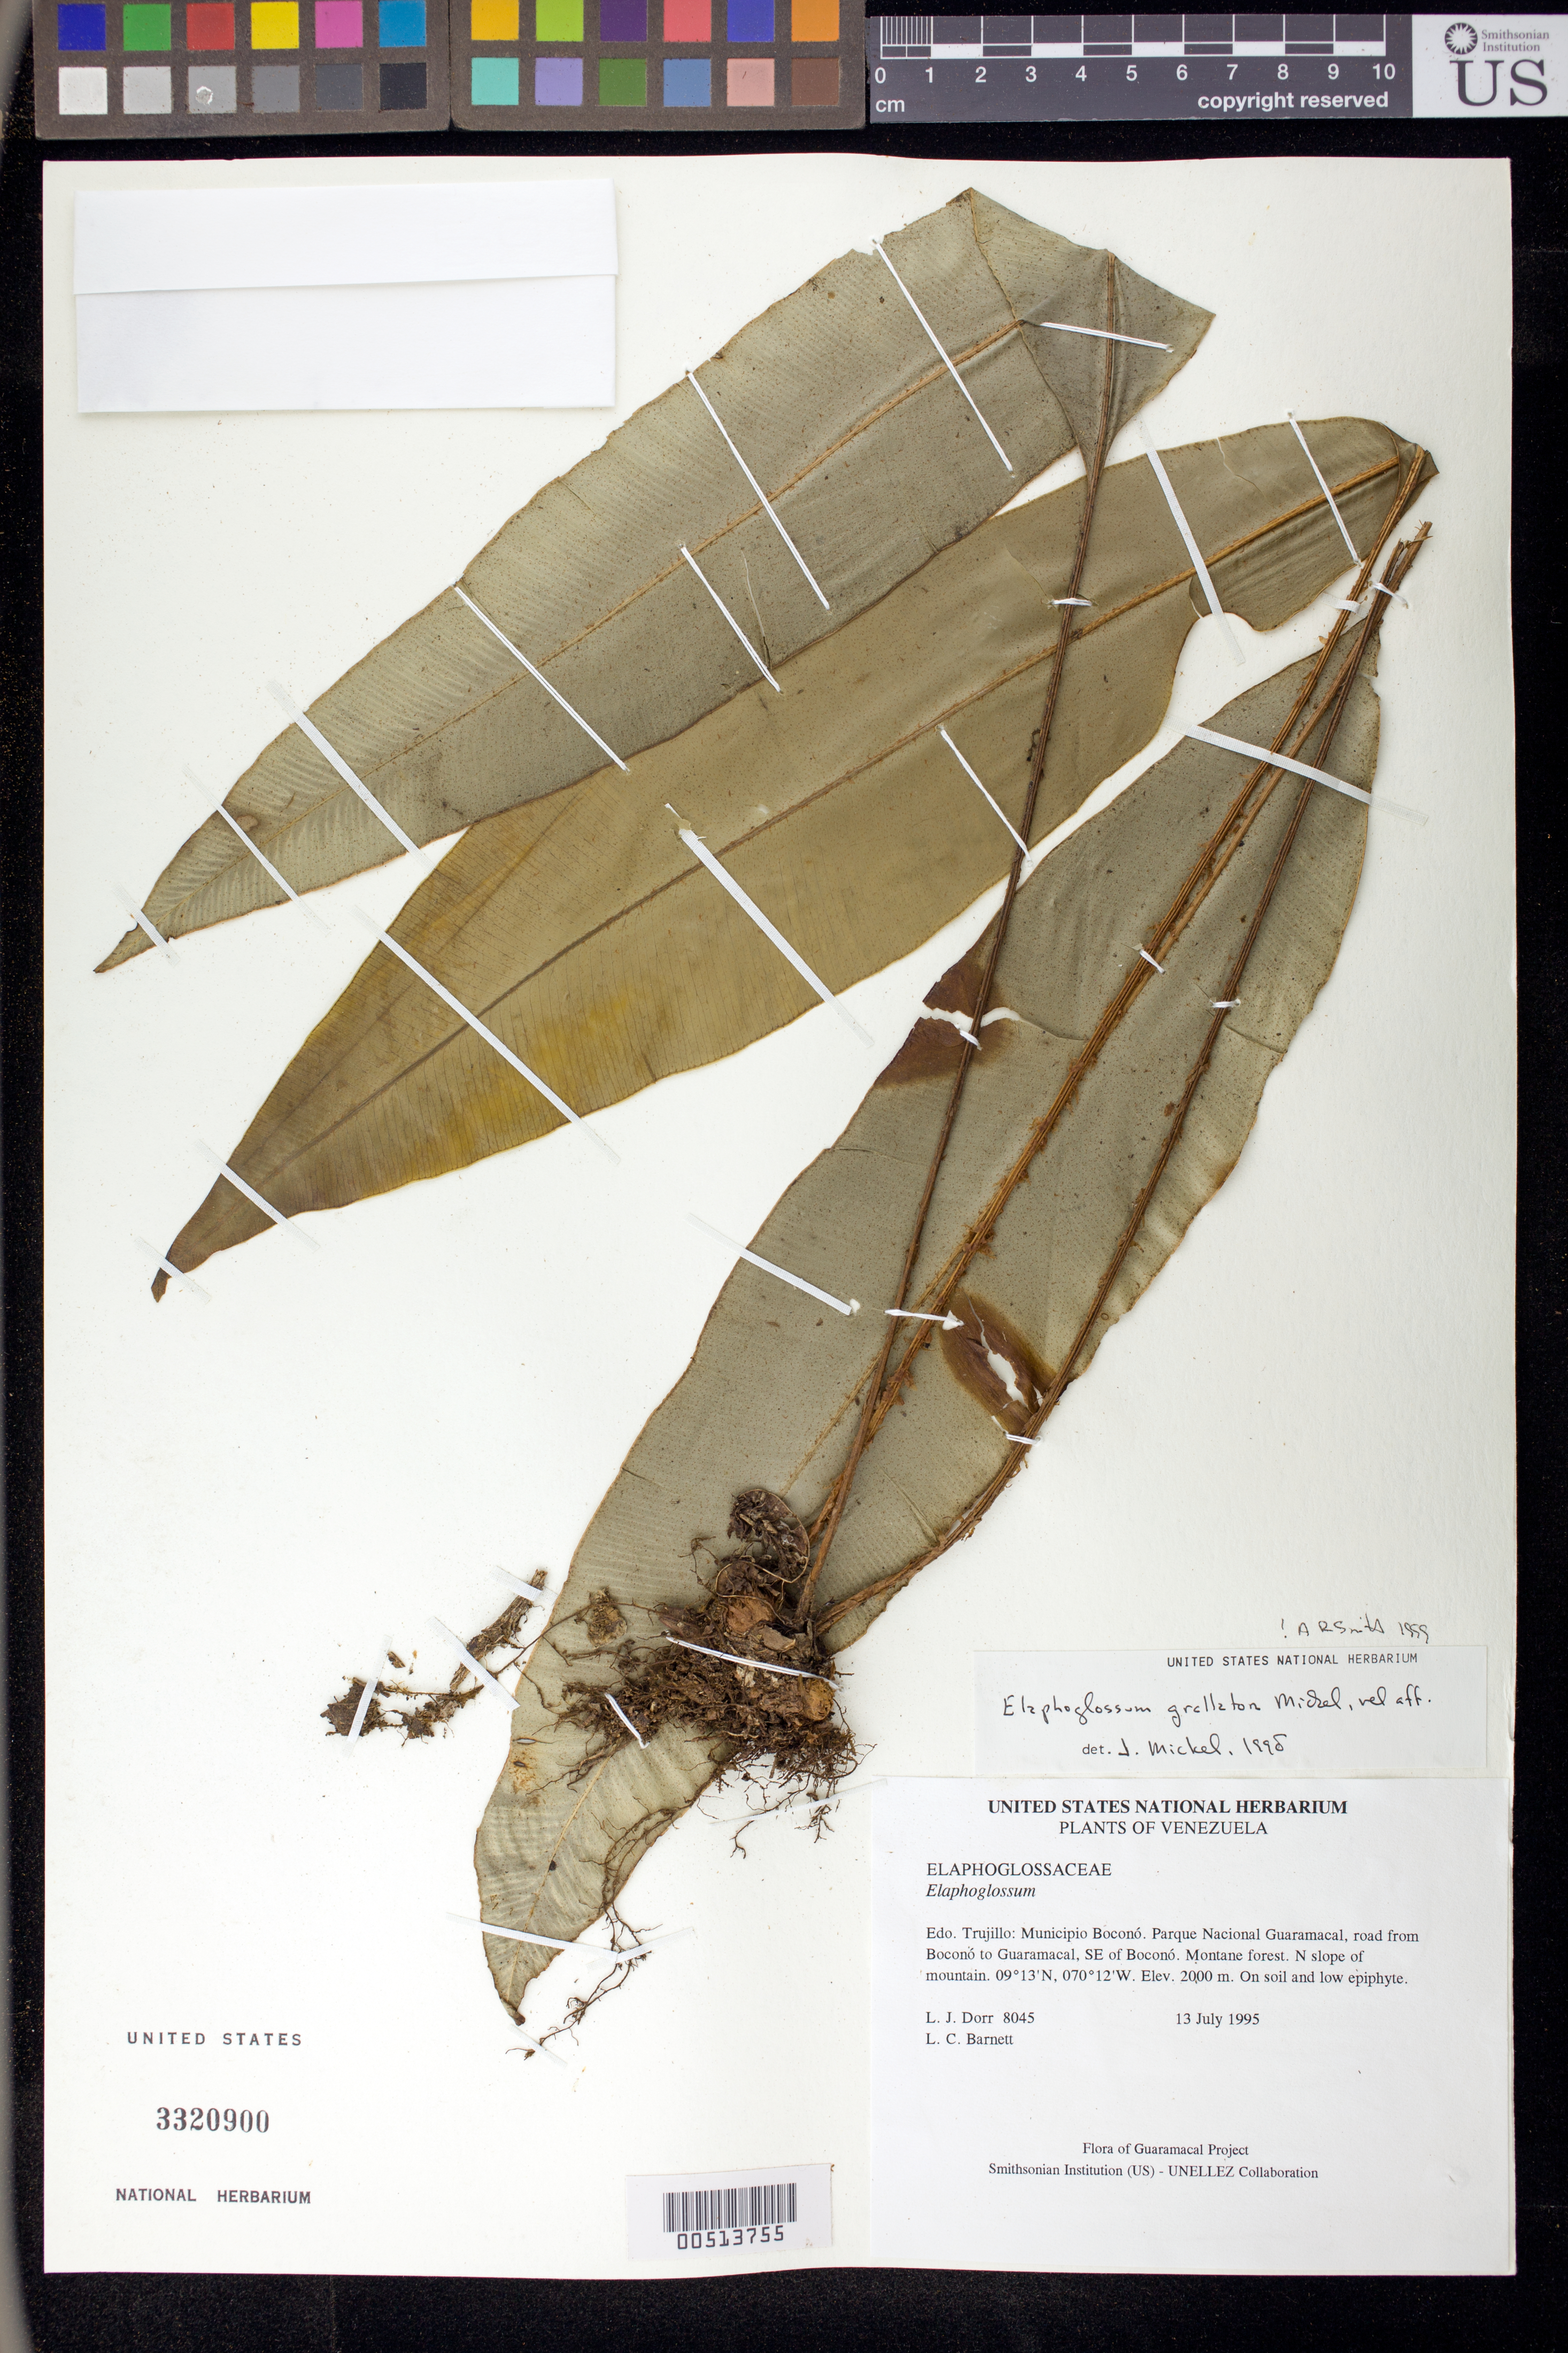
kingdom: Plantae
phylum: Tracheophyta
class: Polypodiopsida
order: Polypodiales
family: Dryopteridaceae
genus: Elaphoglossum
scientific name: Elaphoglossum grallator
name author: Mickel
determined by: Mickel, J. T., (NY), New York Botanical Garden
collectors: L. J. Dorr & L. C. Barnett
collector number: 8045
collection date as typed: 13 Jul 1995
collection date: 1995-07-13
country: Venezuela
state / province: Trujillo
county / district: Boconó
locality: Parque Nacional Guaramacal, road from Boconó to Guaramacal, SE of Boconó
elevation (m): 2000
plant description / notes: NY, PORT, UC, US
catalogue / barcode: US 3320900